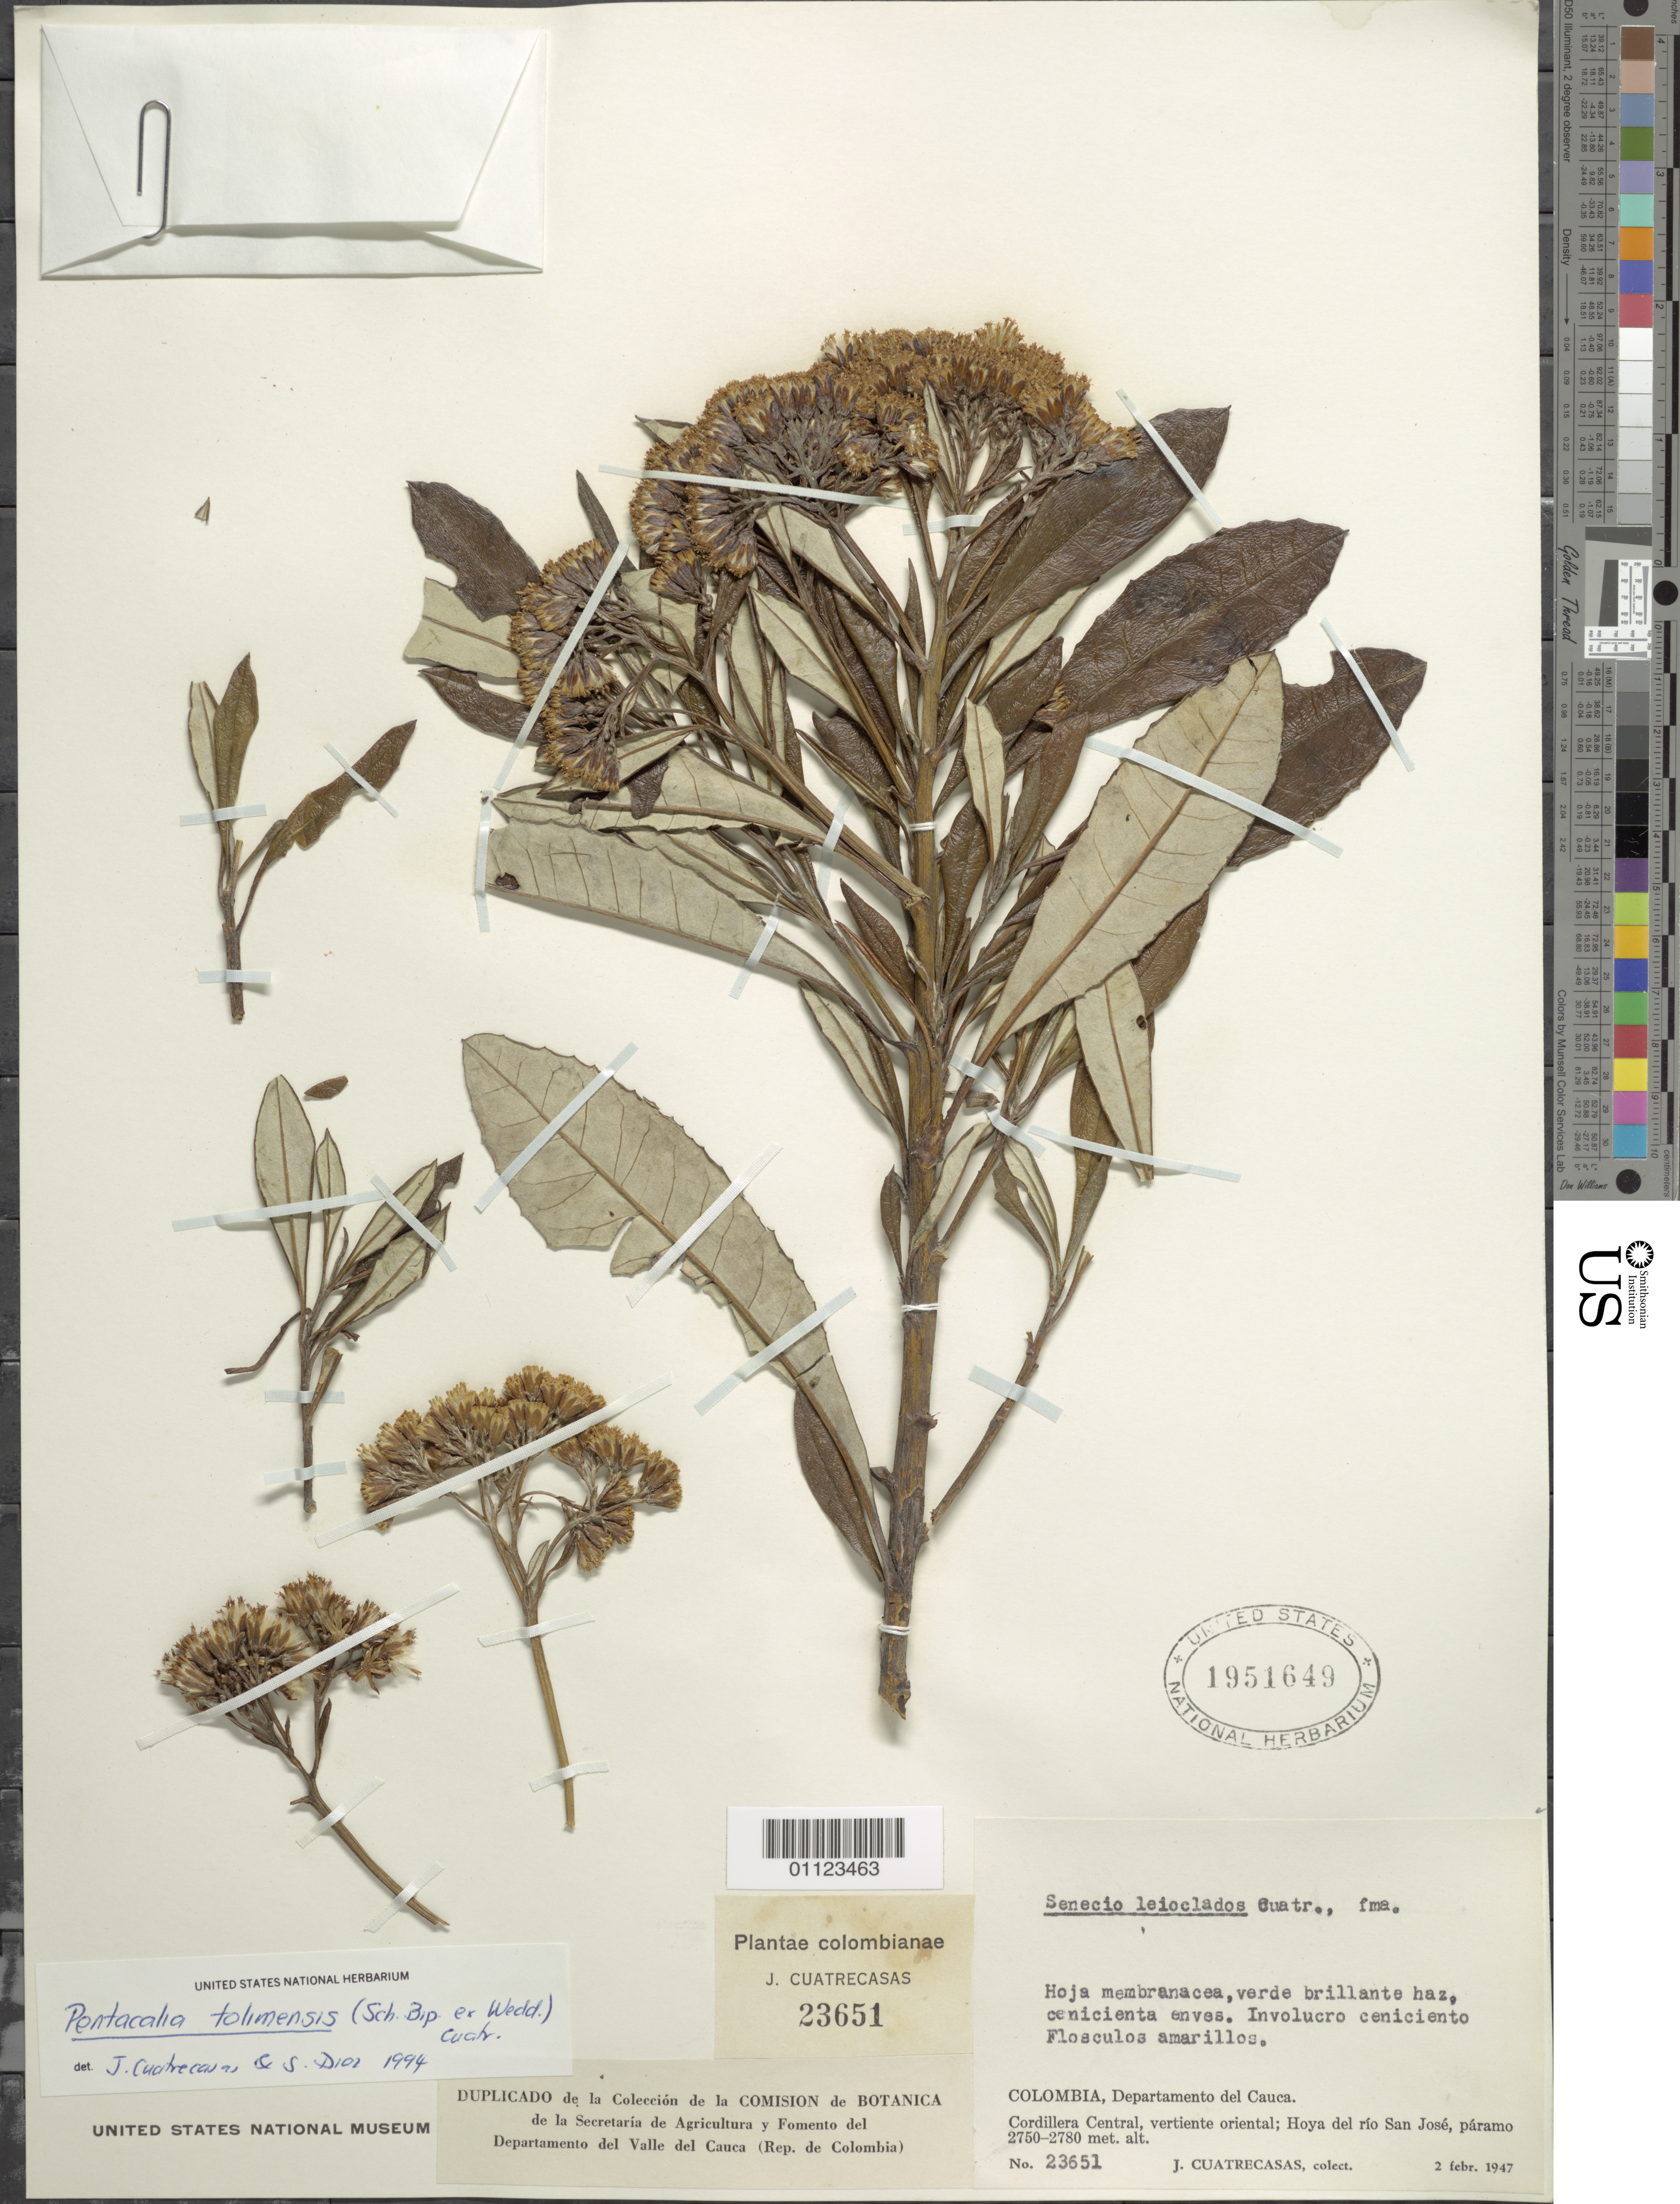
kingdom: Plantae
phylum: Tracheophyta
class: Magnoliopsida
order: Asterales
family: Asteraceae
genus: Pentacalia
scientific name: Pentacalia tolimensis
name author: (Sch. Bip. ex Wedd.) Cuatrec.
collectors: J. Cuatrecasas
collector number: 23651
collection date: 1947-02-02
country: Colombia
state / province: Cauca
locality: Cordillera Central, vertiente oriental; Hoya del río San José.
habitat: Paramo.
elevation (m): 2750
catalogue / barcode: US 1951649